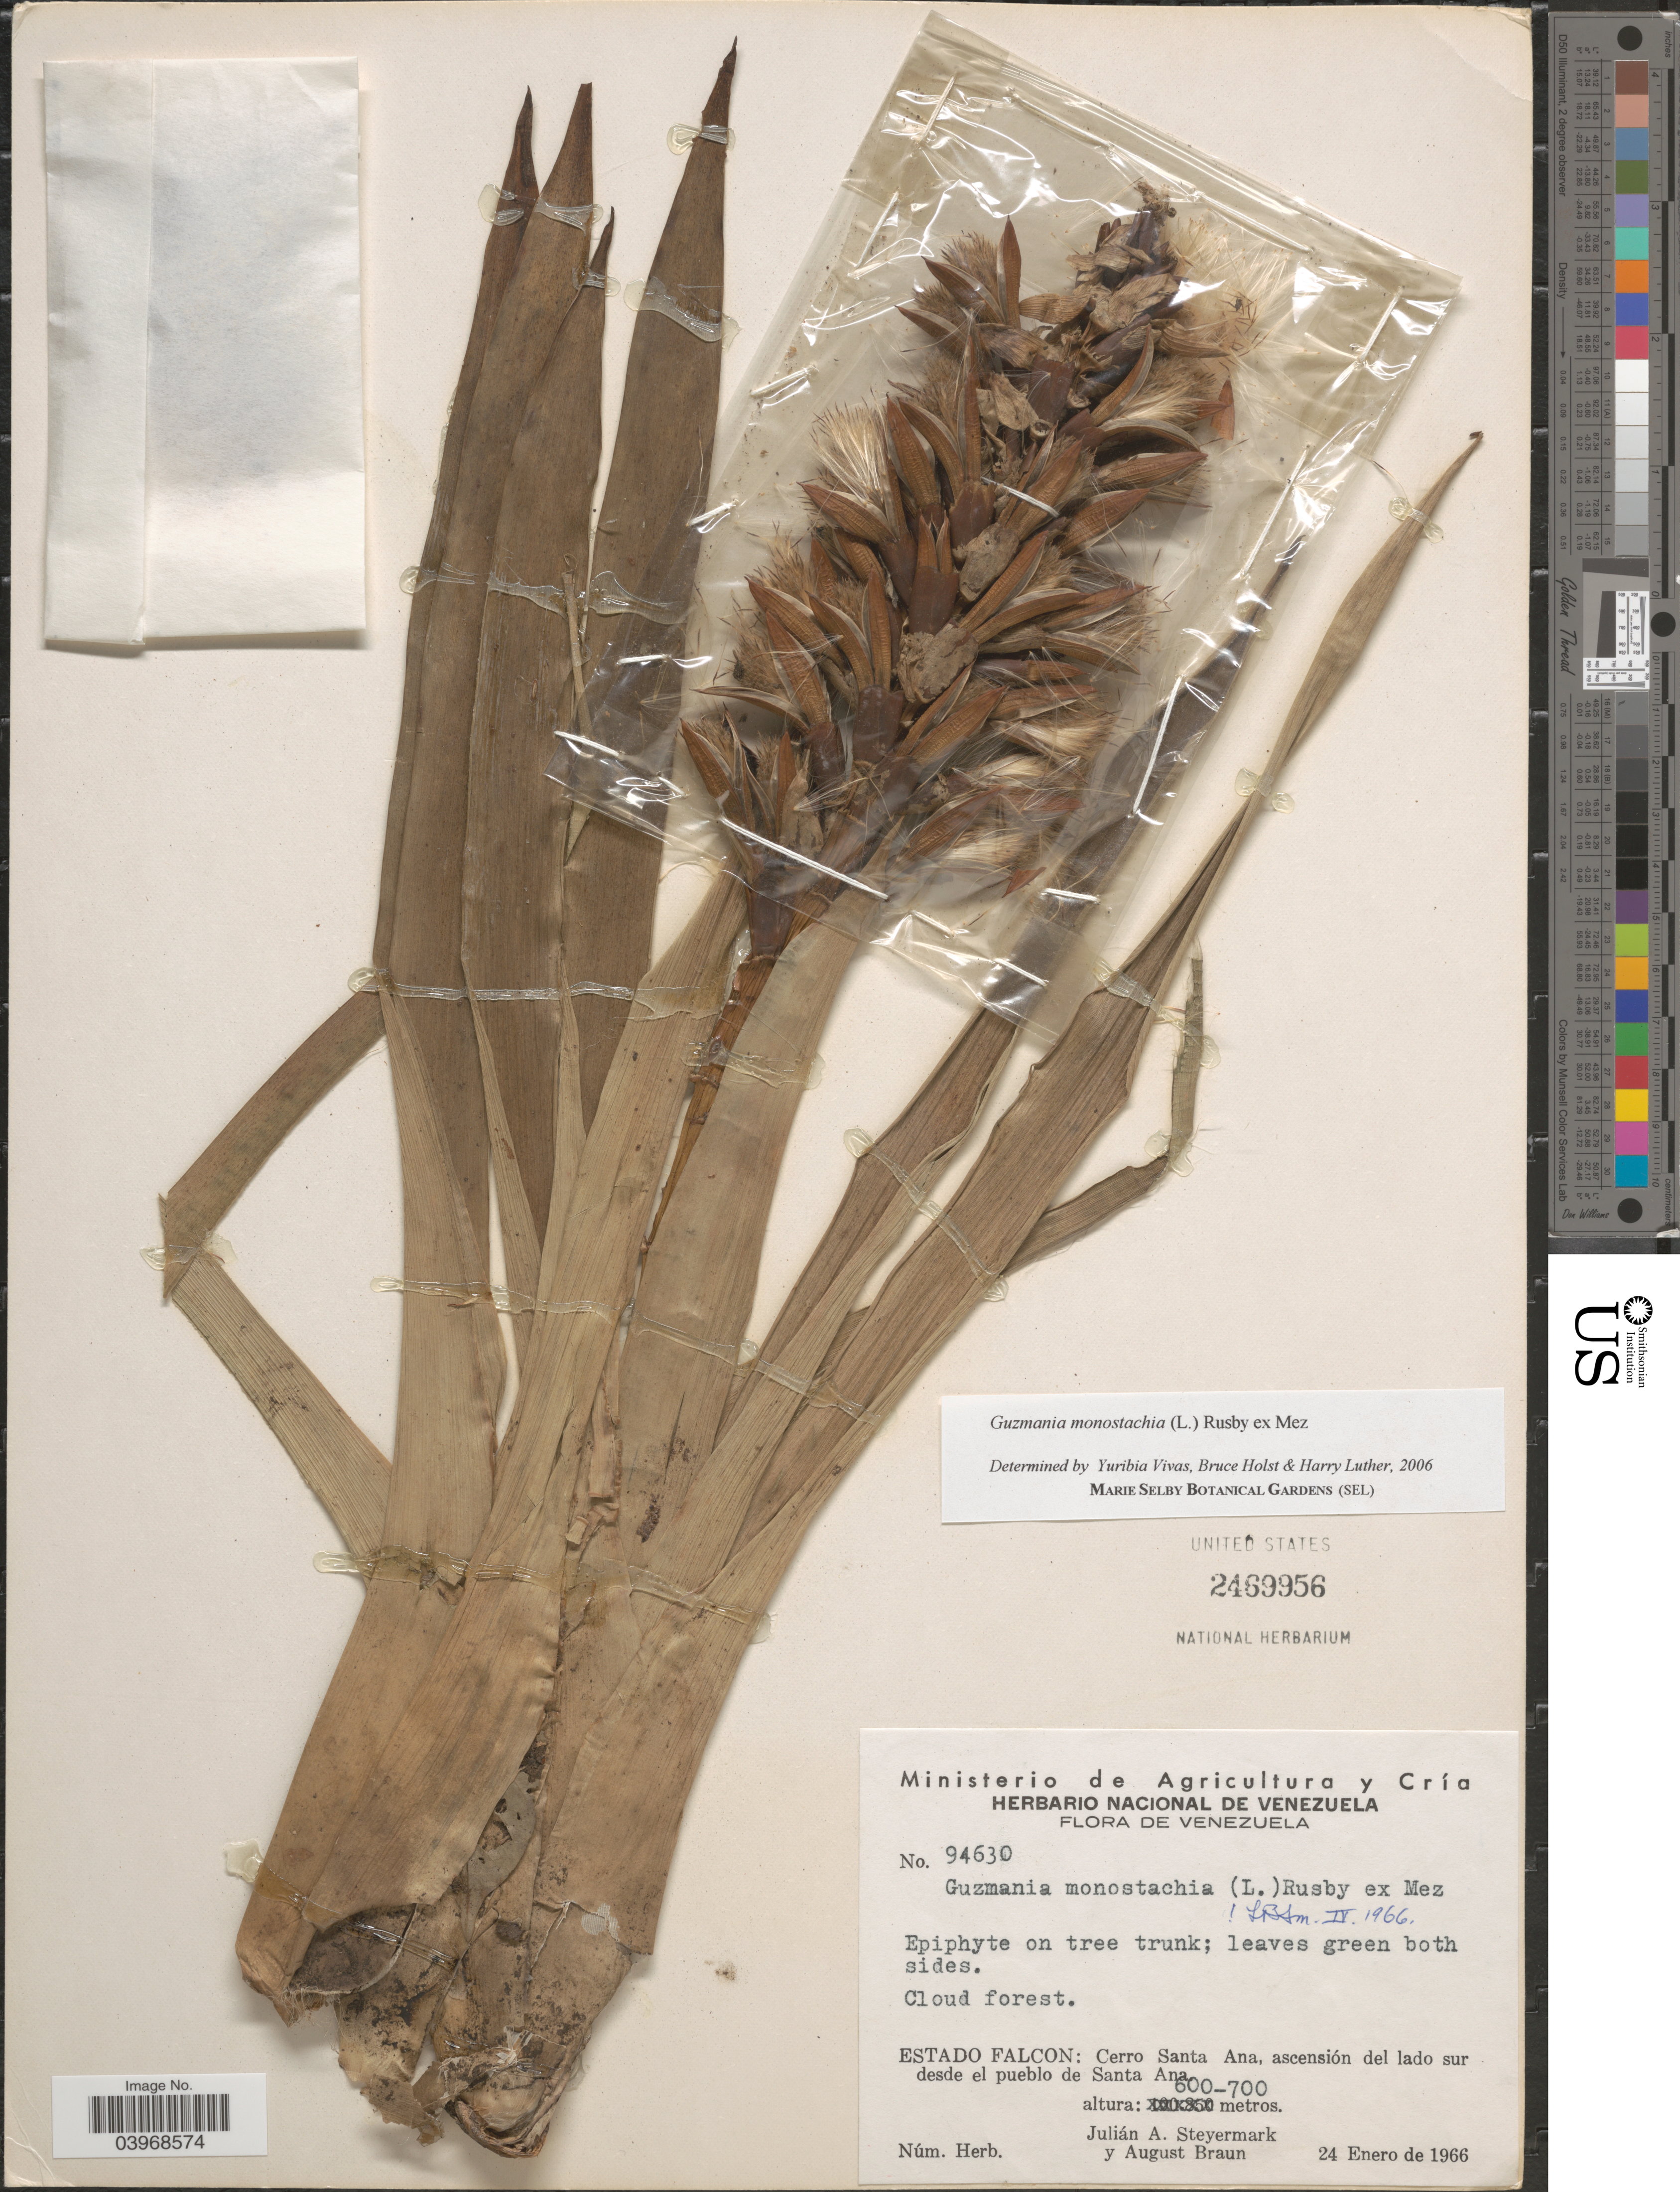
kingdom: Plantae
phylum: Tracheophyta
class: Liliopsida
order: Poales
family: Bromeliaceae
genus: Guzmania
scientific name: Guzmania monostachia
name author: (L.) Rusby ex Mez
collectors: J. Steyermark & A. Braun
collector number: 94630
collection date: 1966-01-24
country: Venezuela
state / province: Falcon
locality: Cerro Santa Ana, ascensión del lado sur desde el pueblo de Santa Ana.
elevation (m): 600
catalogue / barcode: US 2469956